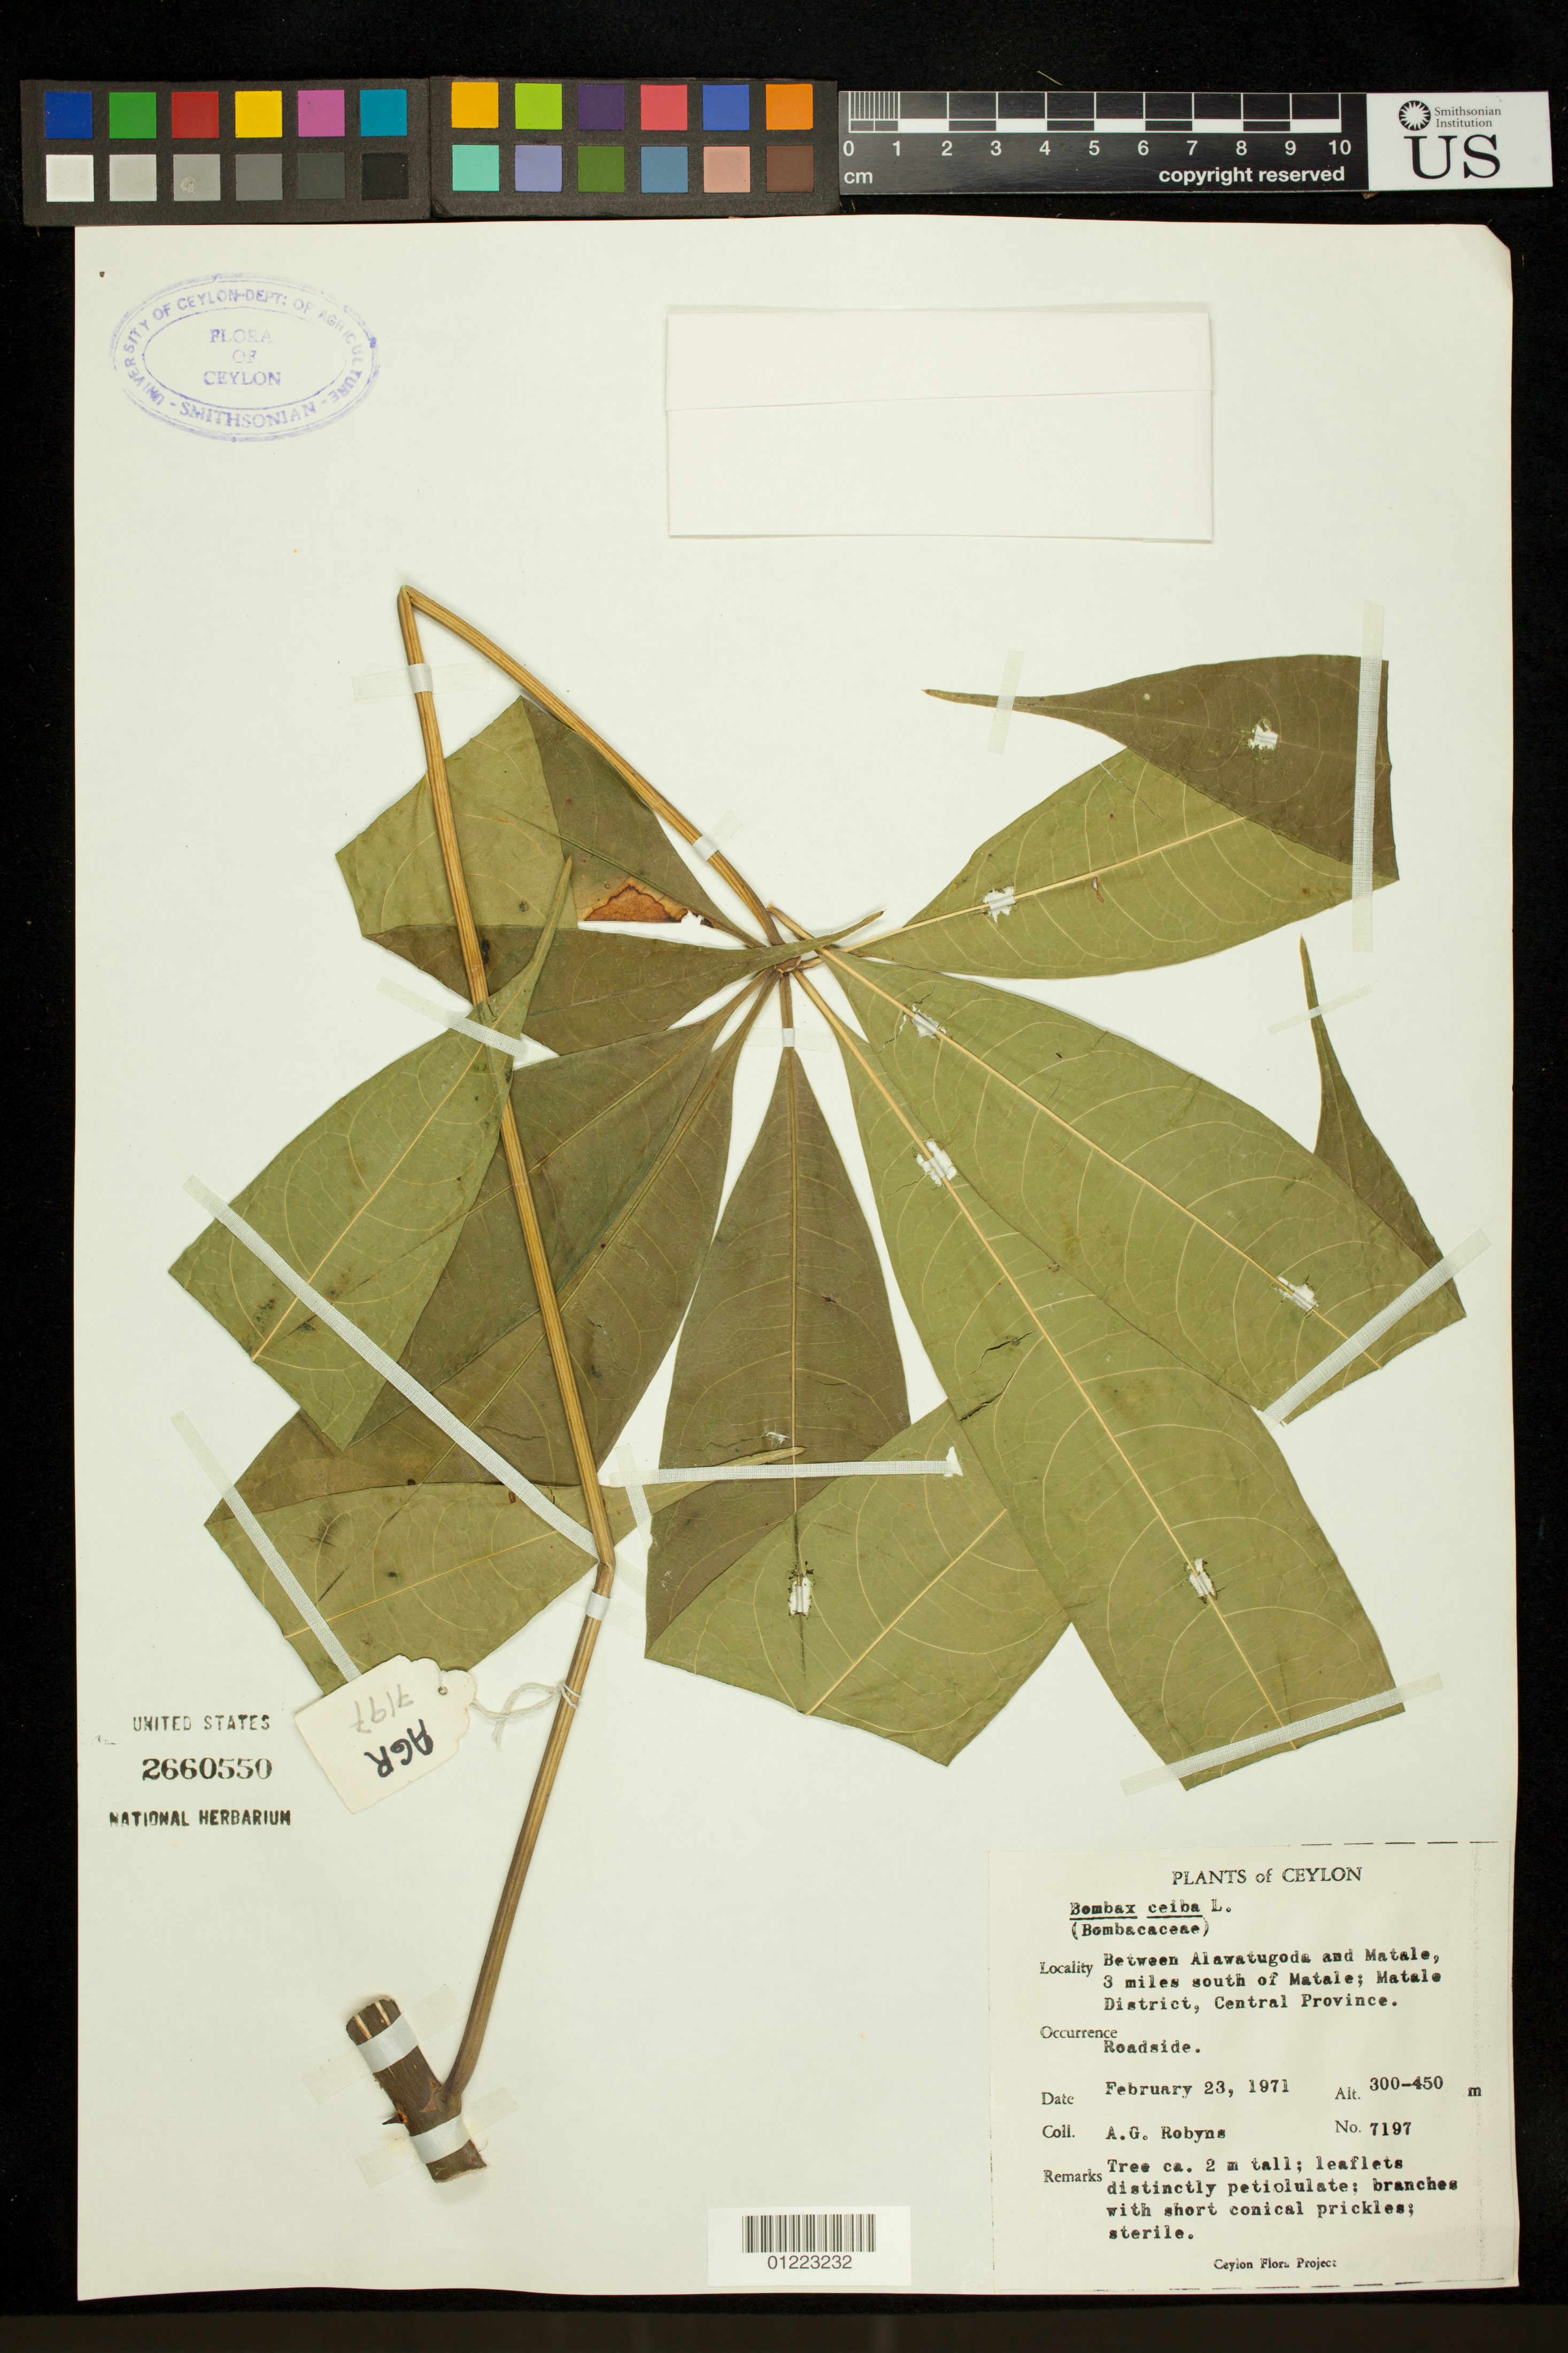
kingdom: Plantae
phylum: Tracheophyta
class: Magnoliopsida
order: Malvales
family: Malvaceae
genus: Bombax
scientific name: Bombax ceiba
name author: L.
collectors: A. G. Robyns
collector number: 7197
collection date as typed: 2/23/1971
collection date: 1971-02-23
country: Sri Lanka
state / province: Central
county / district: Matale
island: Ceylon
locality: Between Alawatugoda and Matale, 3 miles south of Matale.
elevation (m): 300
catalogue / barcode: US 2660550